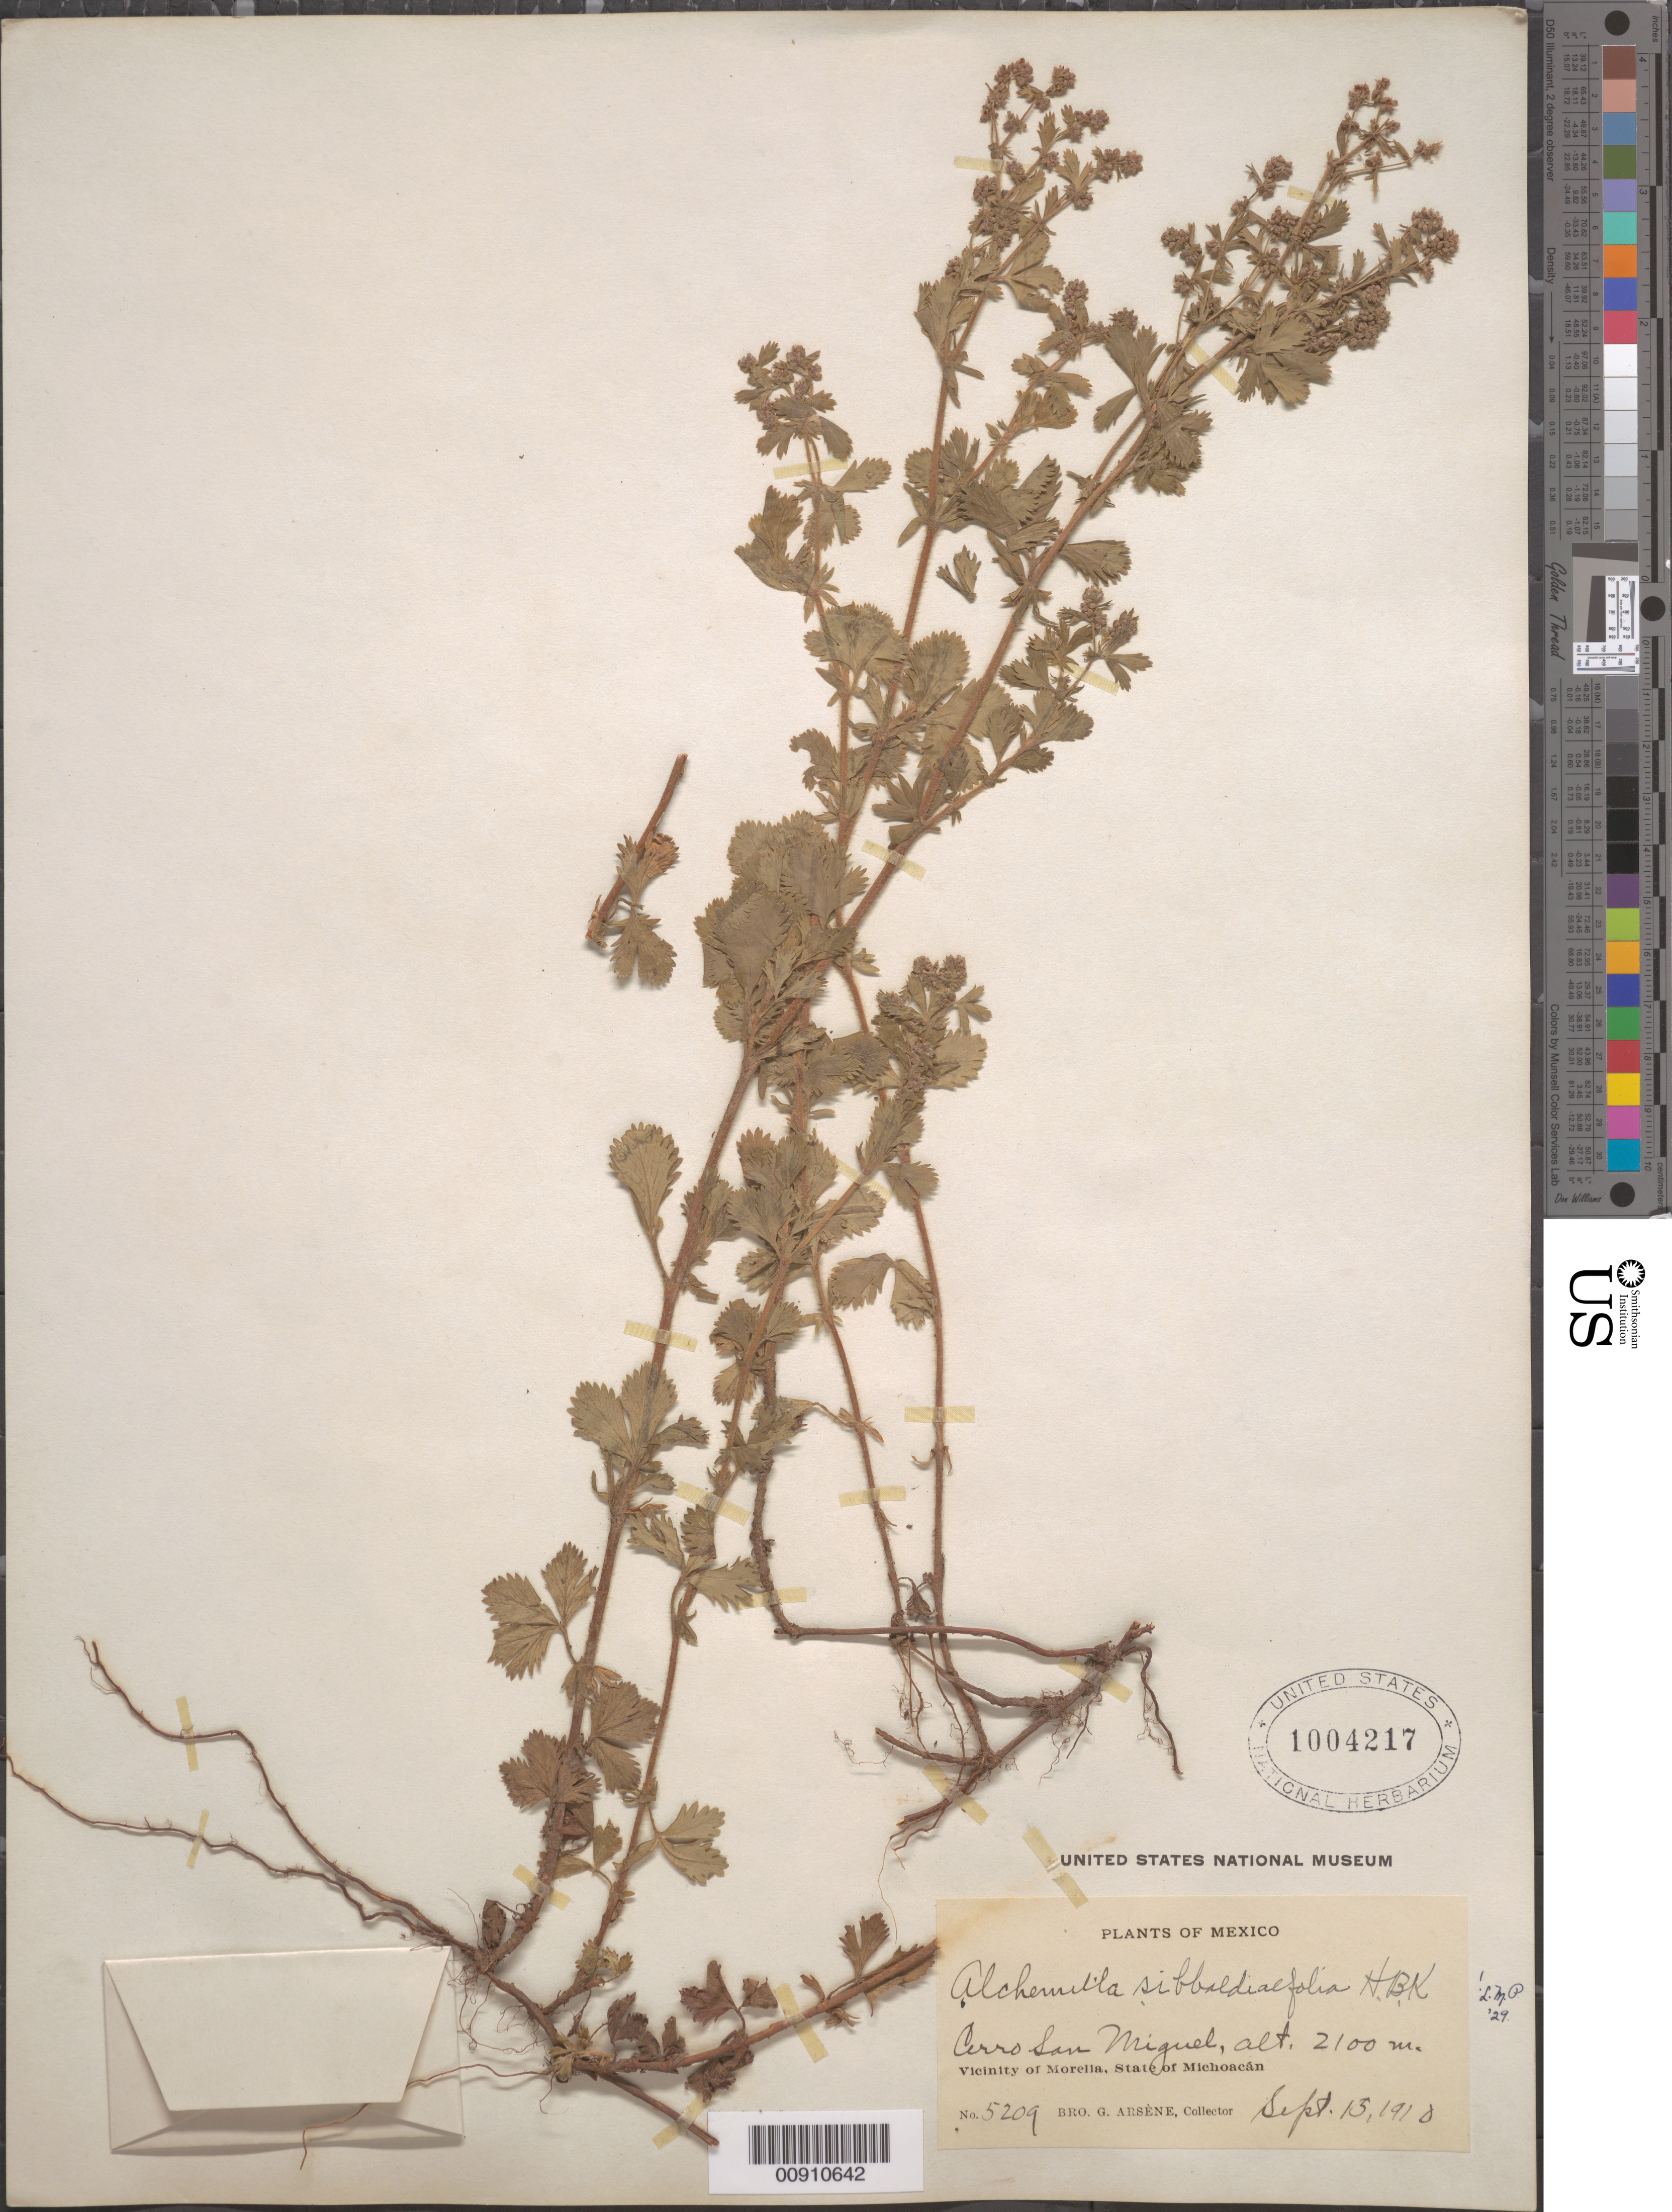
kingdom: Plantae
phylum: Tracheophyta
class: Magnoliopsida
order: Rosales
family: Rosaceae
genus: Lachemilla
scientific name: Lachemilla sibbaldiifolia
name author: (Kunth) Rydb.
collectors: Bro. G. Arsène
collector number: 5209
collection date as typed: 15 Sep 1910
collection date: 1910-09-15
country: Mexico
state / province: Michoacán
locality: Cerro San Miguel. Vicinity of Morelia, State of Michoacán.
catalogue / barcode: US 1004217